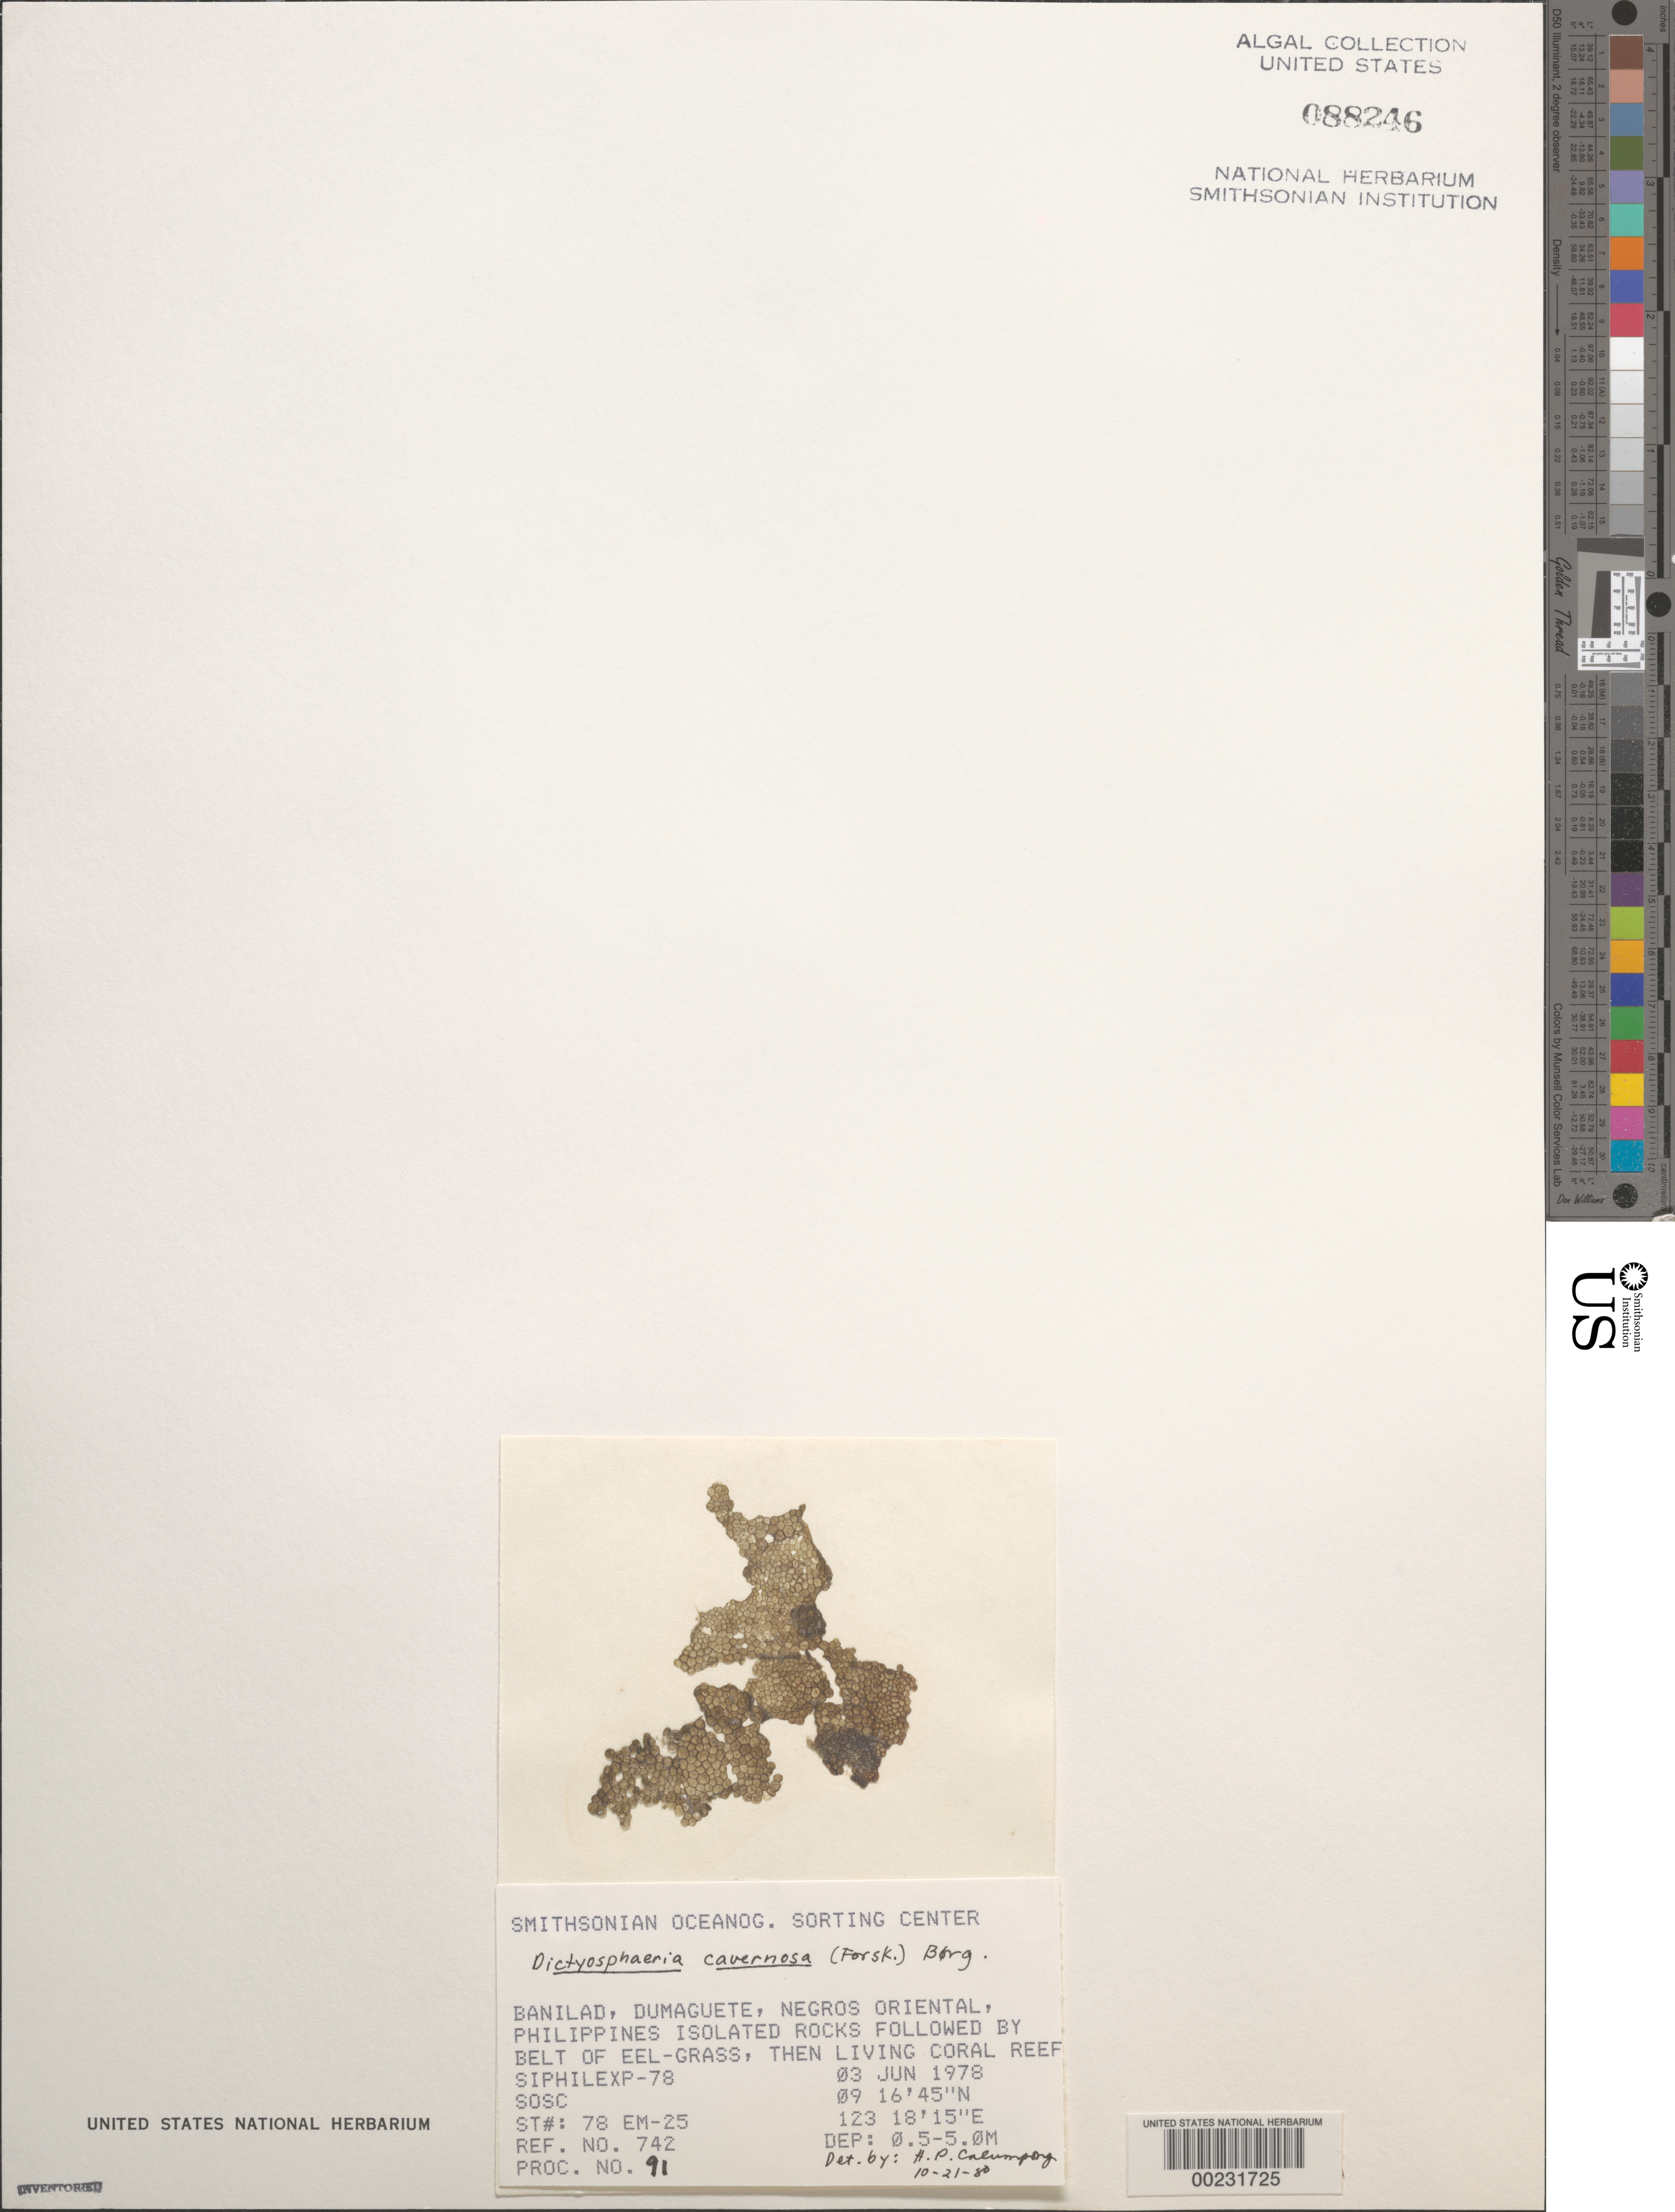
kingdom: Plantae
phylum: Chlorophyta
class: Ulvophyceae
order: Siphonocladales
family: Siphonocladaceae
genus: Dictyosphaeria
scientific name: Dictyosphaeria cavernosa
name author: (Forssk.) Børgesen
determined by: Calumpong, H. P.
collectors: SOSC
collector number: Station 78 Em-25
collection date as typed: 03 Jun 1978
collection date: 1978-06-03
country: Philippines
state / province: Central Visayas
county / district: Negros Oriental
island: Negros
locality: Banilad, Dumaguete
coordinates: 09 16'45"N, 123 18'15"E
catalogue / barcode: US 88246